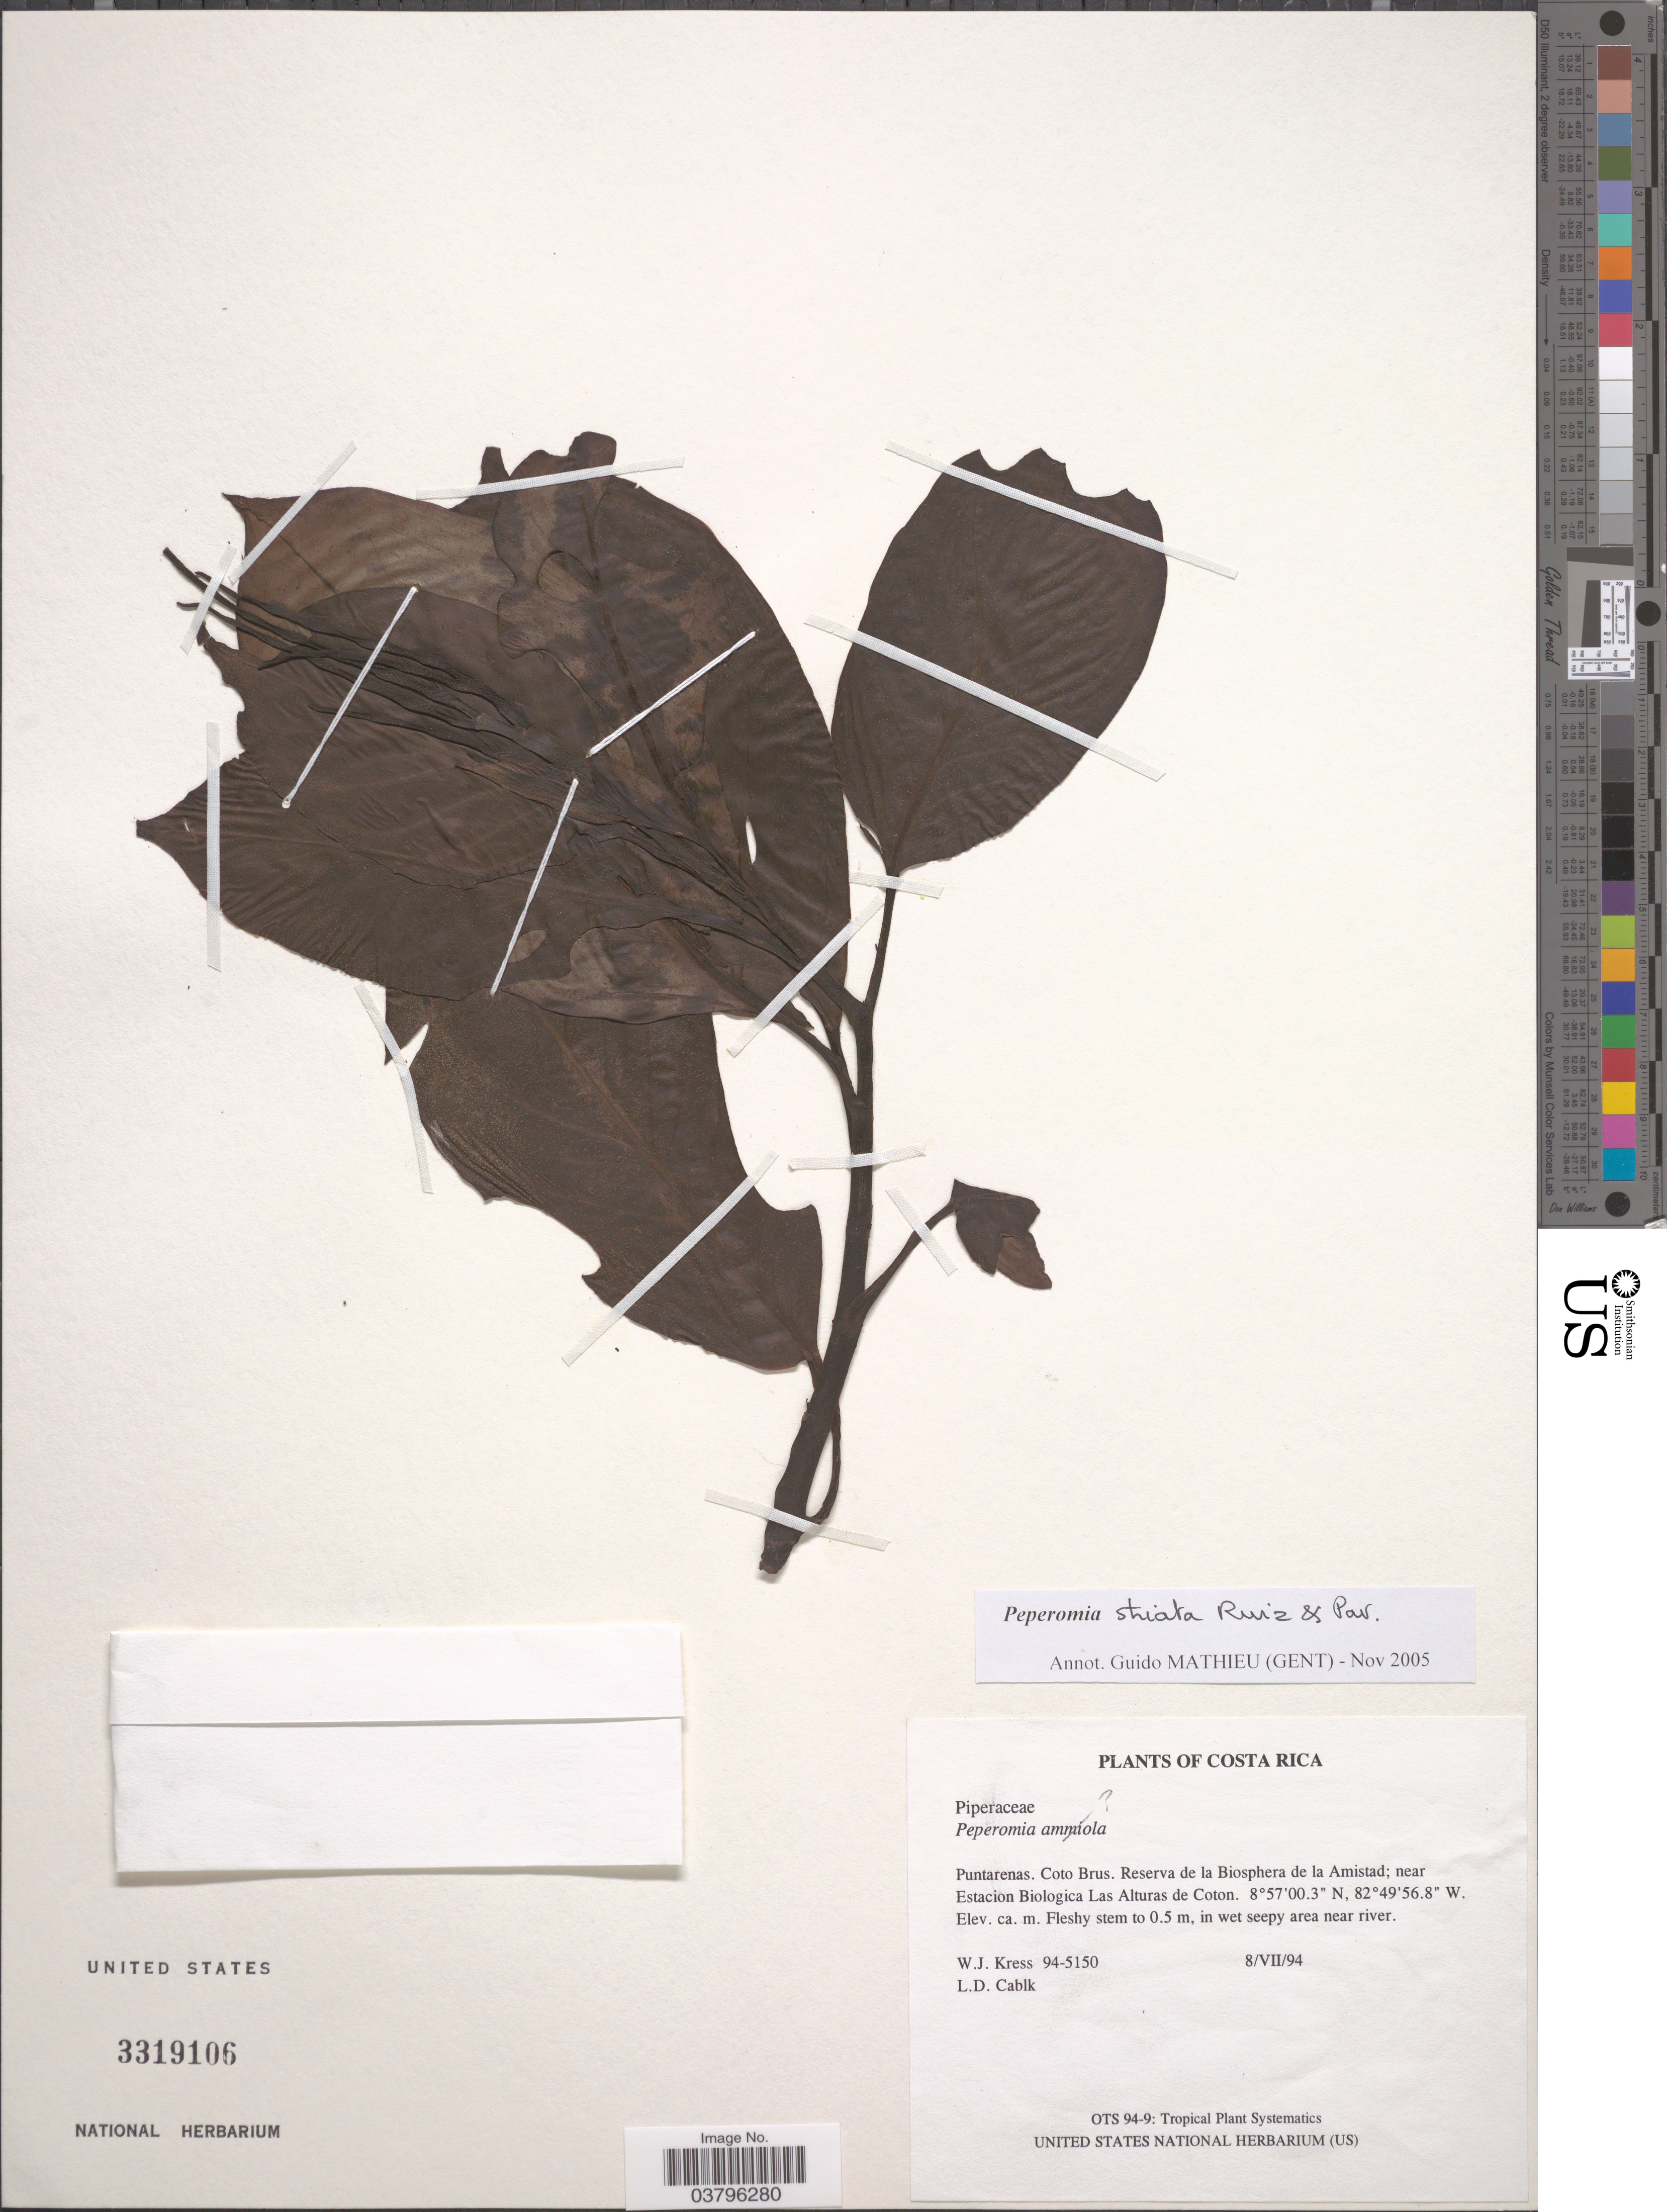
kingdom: Plantae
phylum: Tracheophyta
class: Magnoliopsida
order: Piperales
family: Piperaceae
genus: Peperomia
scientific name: Peperomia striata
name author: Ruiz & Pav.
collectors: W. J. Kress & L. Cablk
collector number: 94-5150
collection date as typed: Transcribed d/m/y: 8/7/94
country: Costa Rica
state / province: Puntarenas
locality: Coto Brus. Reserva de la Biosphera de la Amistad; near Estacion Biologica Las Alturas de Coton.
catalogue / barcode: US 3319106